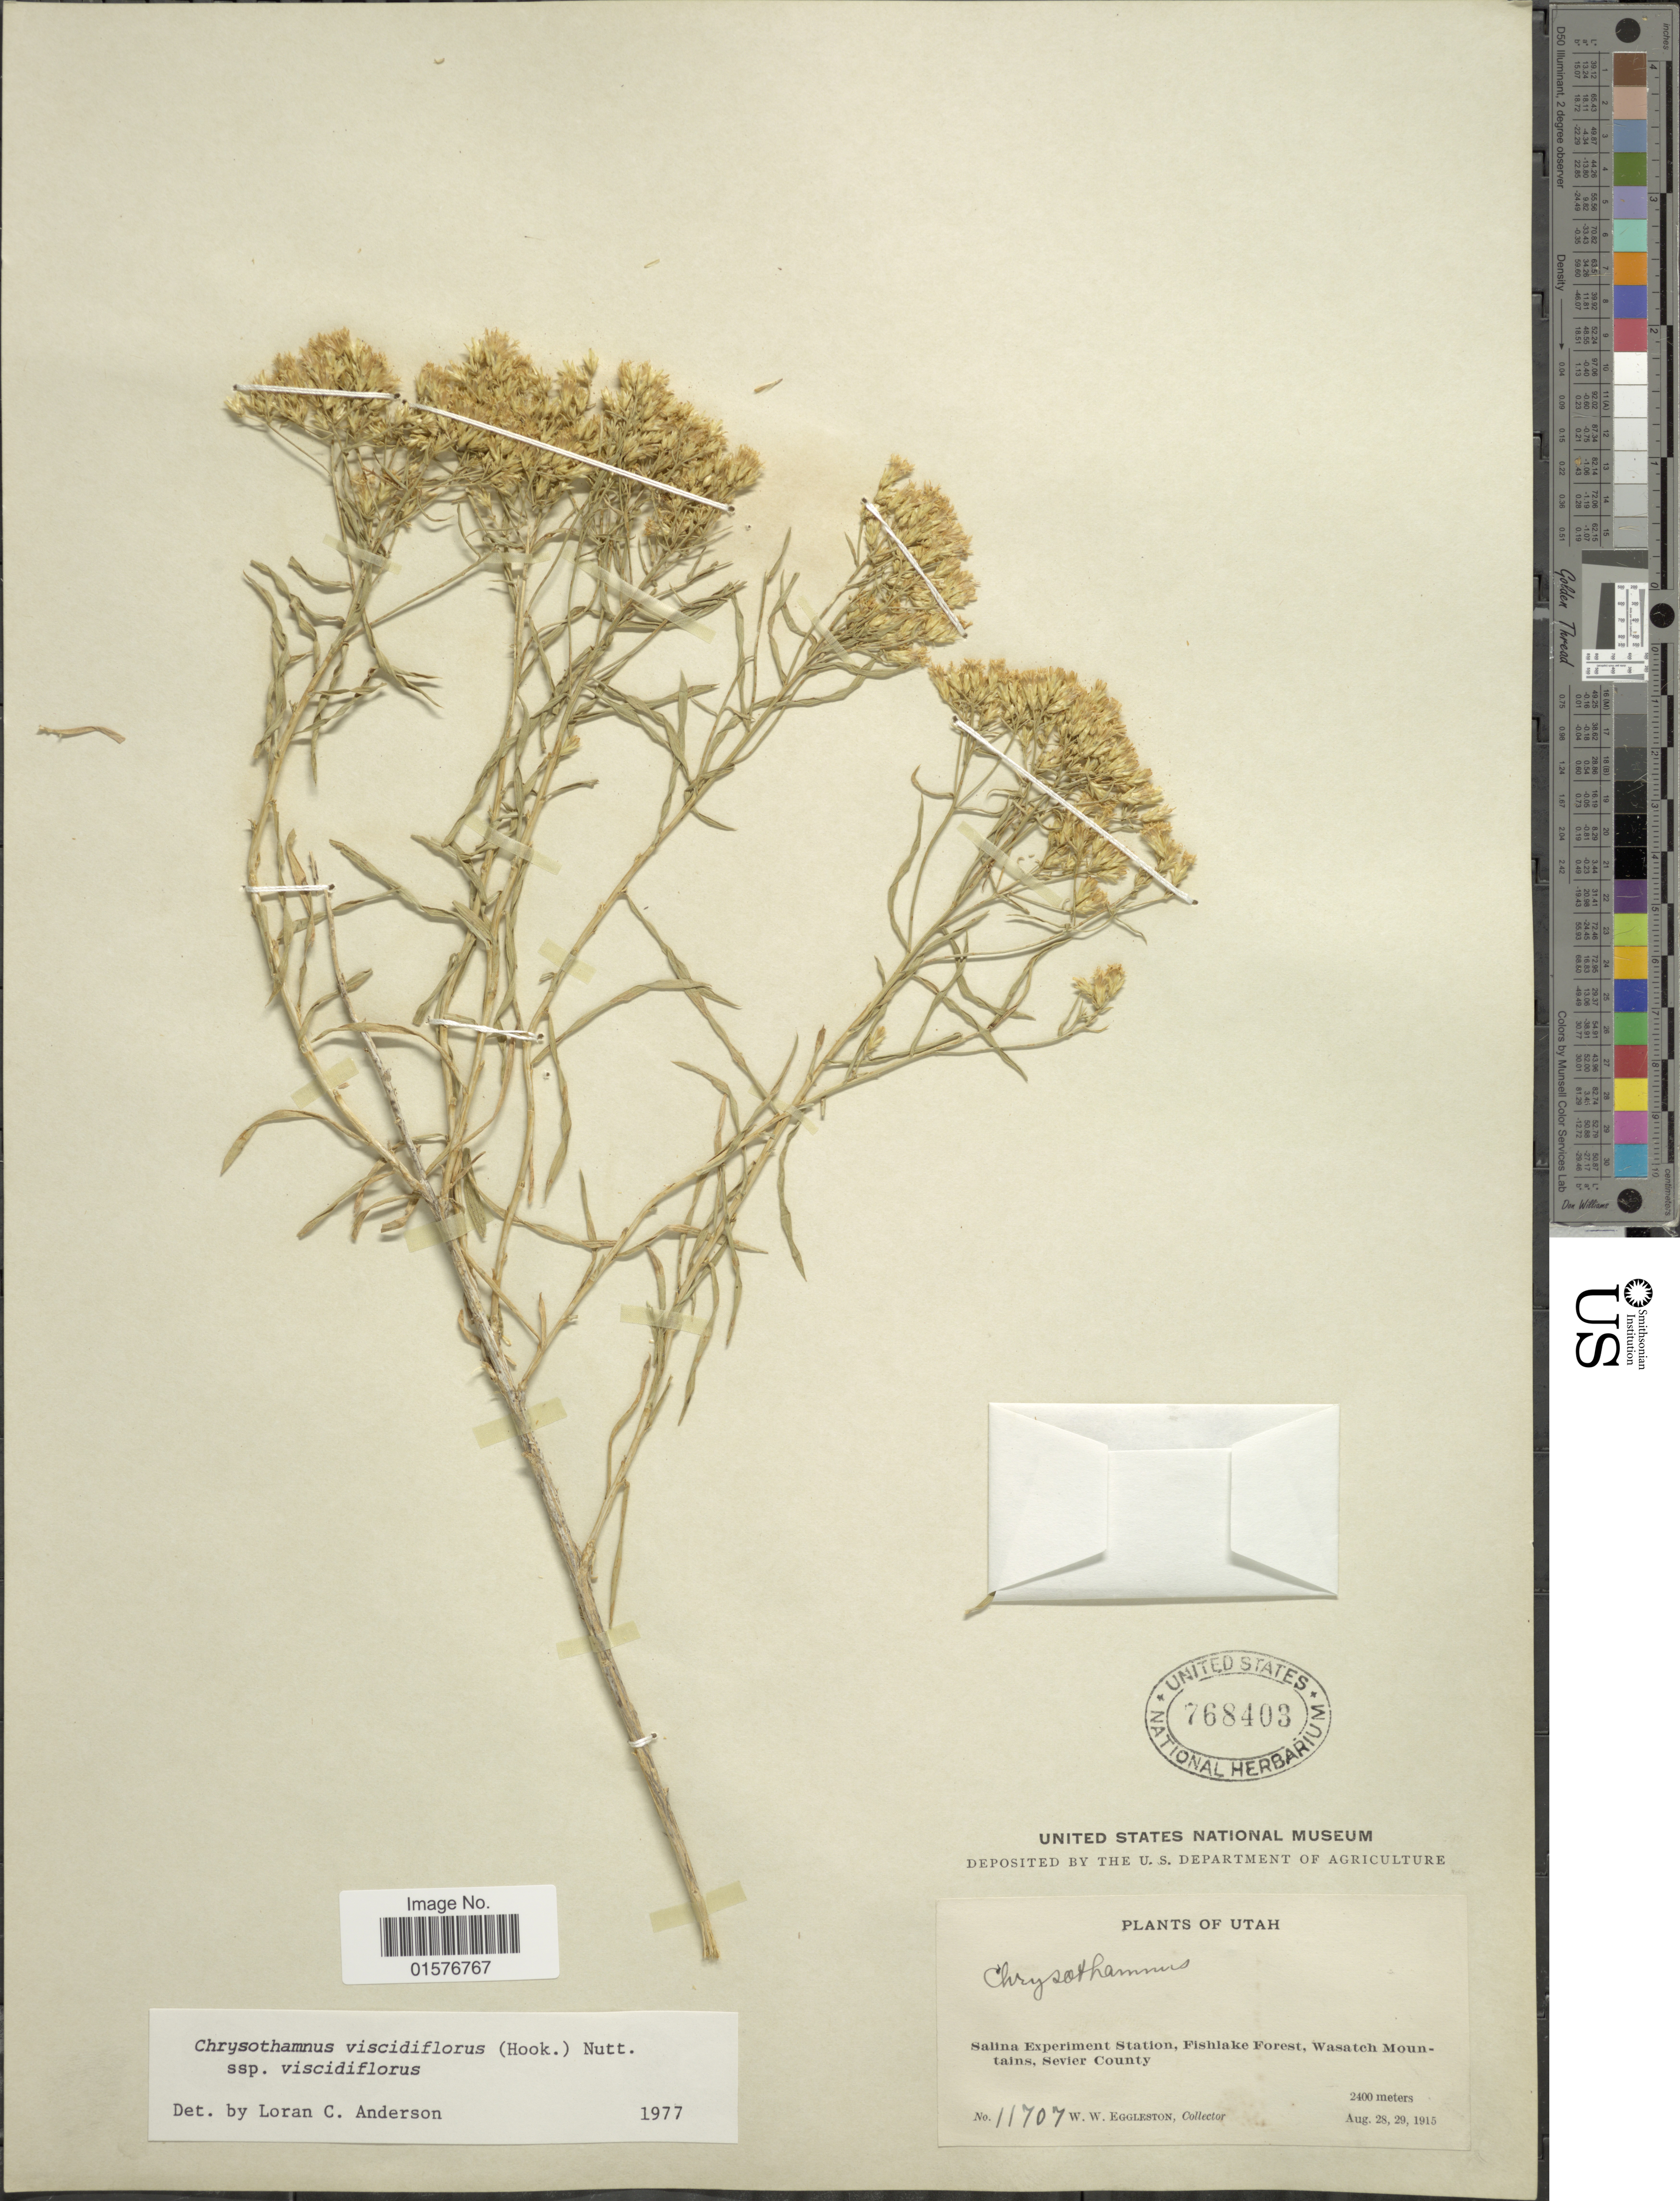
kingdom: Plantae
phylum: Tracheophyta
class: Magnoliopsida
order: Asterales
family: Asteraceae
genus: Chrysothamnus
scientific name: Chrysothamnus viscidiflorus subsp. viscidiflorus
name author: (Hook.) Nutt.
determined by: Urbatsch, Lowell E., Curator (LSU), Louisiana State University (UNITED STATES)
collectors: W. W. Eggleston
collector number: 11707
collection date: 1915-08-28/1915-08-29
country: United States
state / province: Utah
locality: Salina Experiment Station, Fishlake Forest, Wasatch Mountains, Sevier County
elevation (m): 2400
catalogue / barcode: US 768403